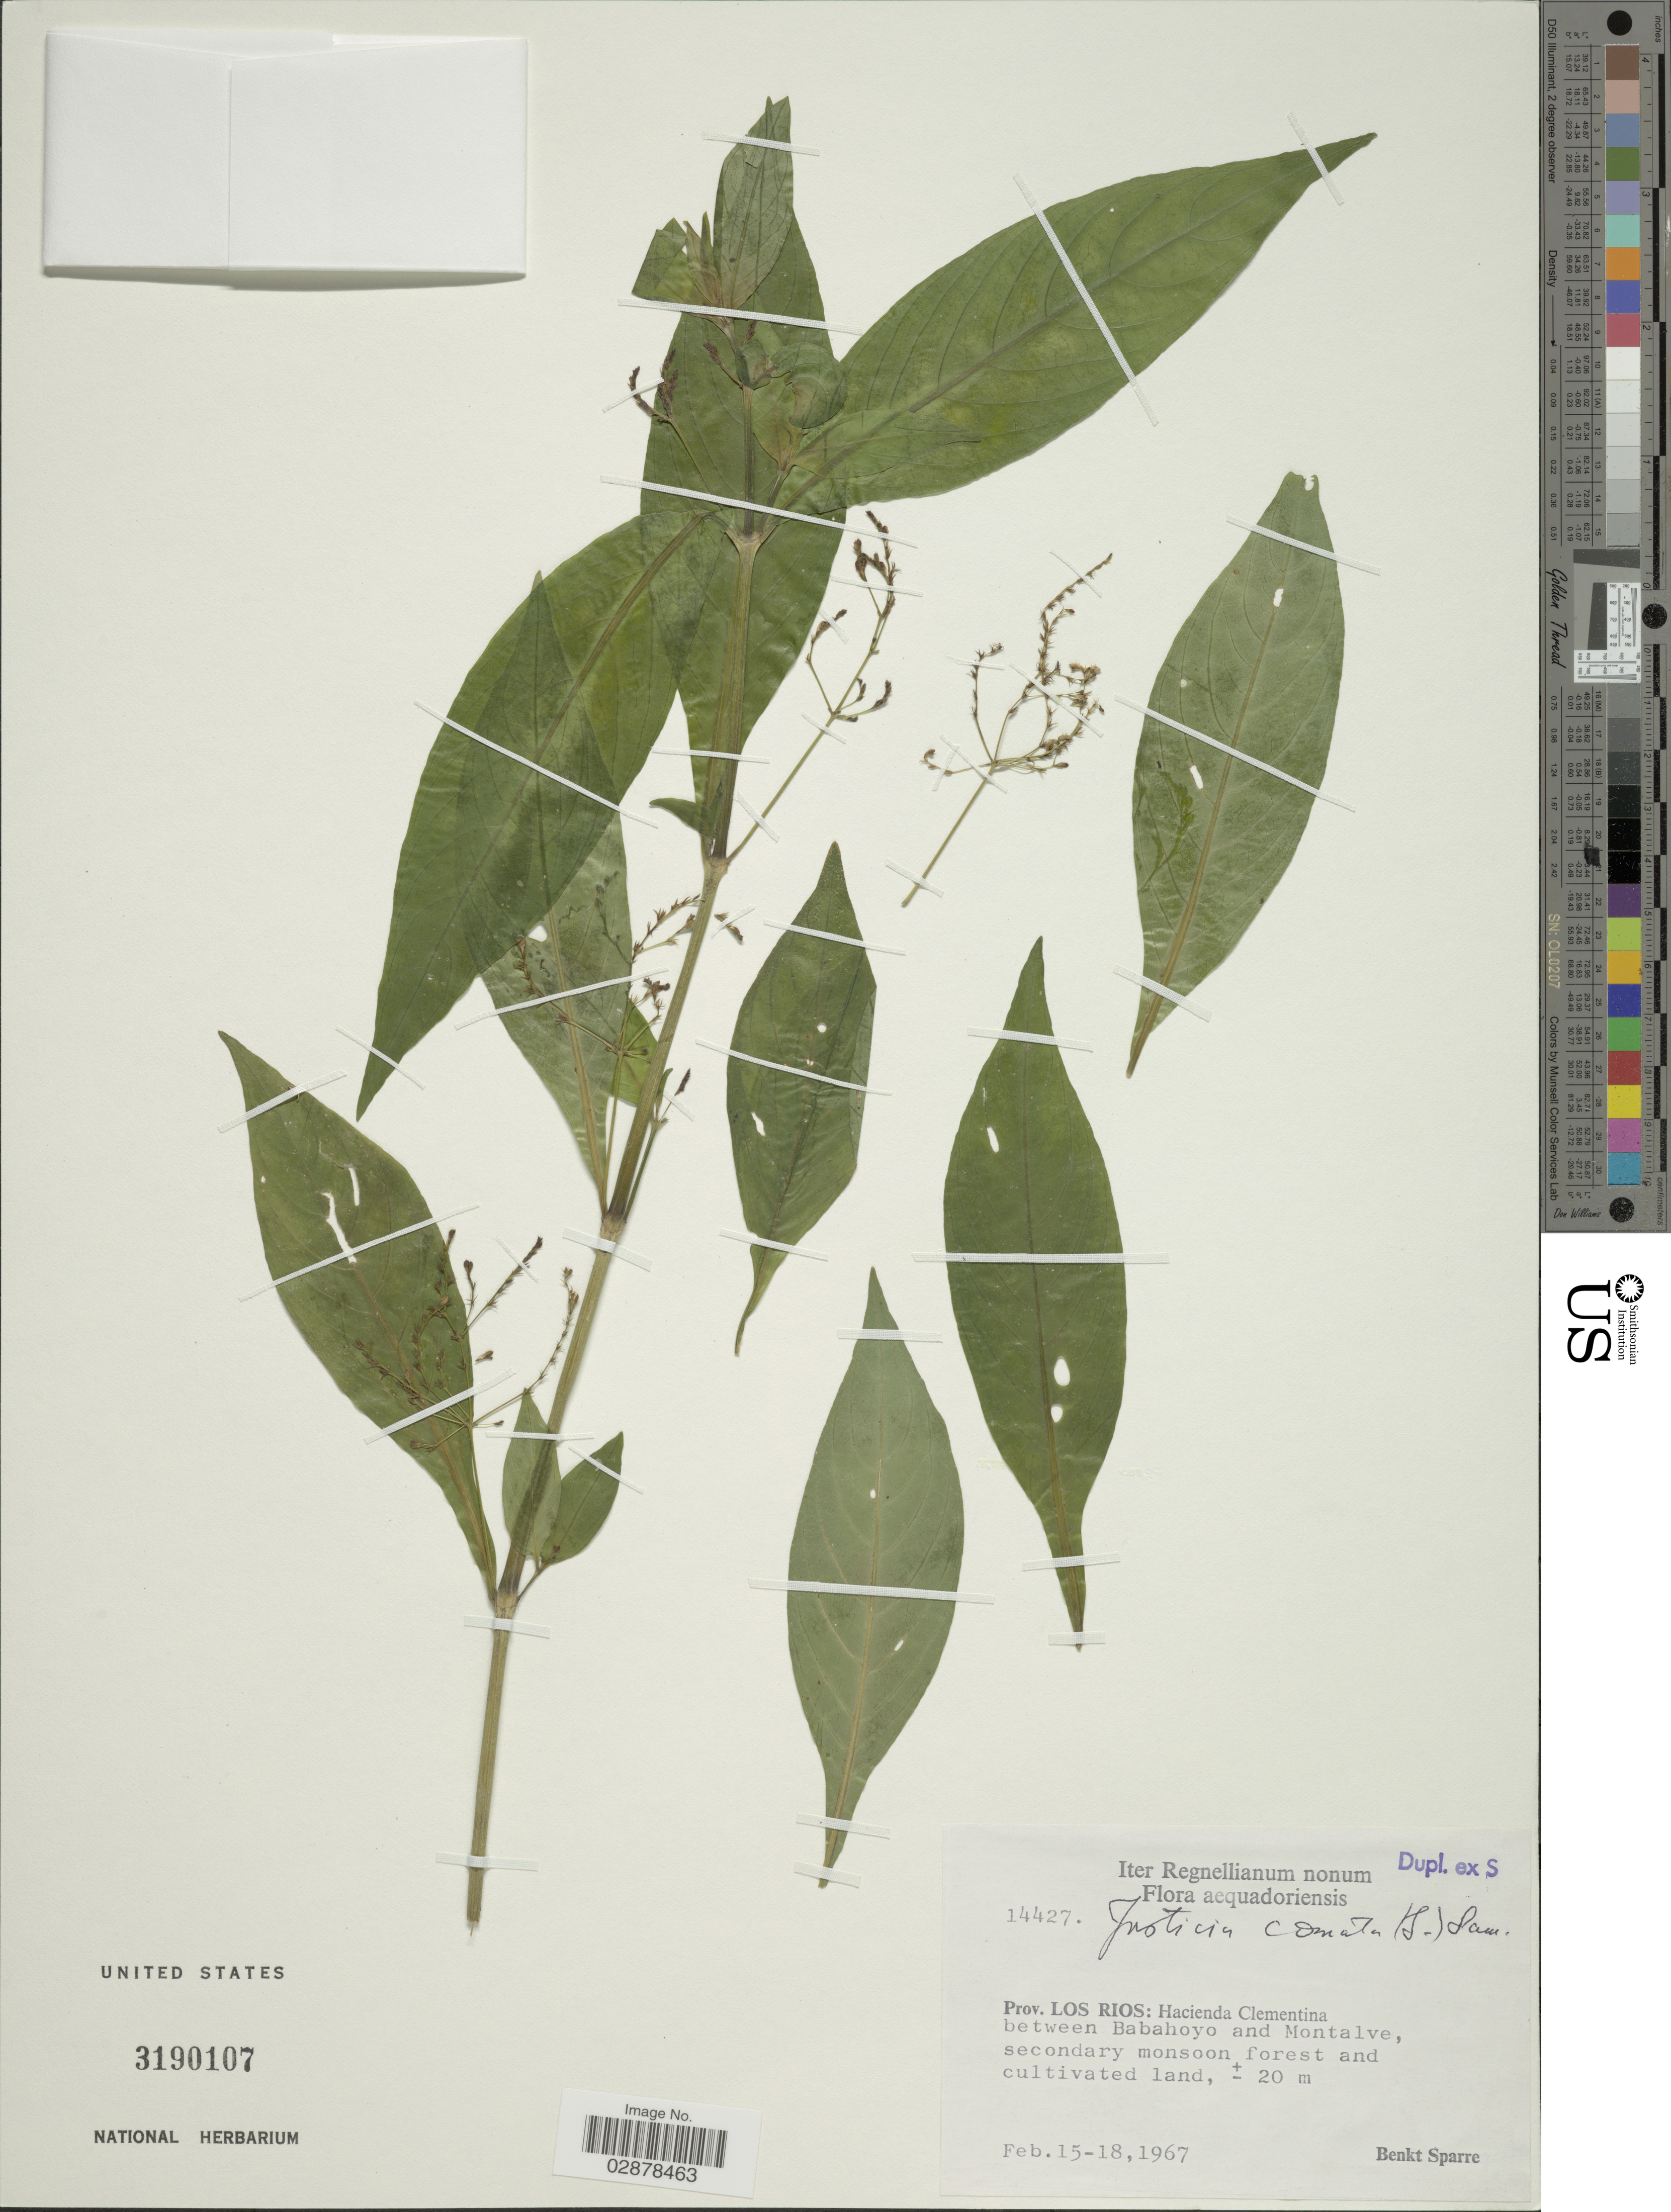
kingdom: Plantae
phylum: Tracheophyta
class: Magnoliopsida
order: Lamiales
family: Acanthaceae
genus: Justicia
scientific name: Justicia comata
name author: (L.) Lam.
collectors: B. Sparre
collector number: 14427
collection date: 1967-02-15/1967-02-18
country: Ecuador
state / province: Los Ríos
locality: Hacienda Clementina between Babahoyo and Montalve, secondary monsoon forest and cultivated land.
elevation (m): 20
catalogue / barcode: US 3190107